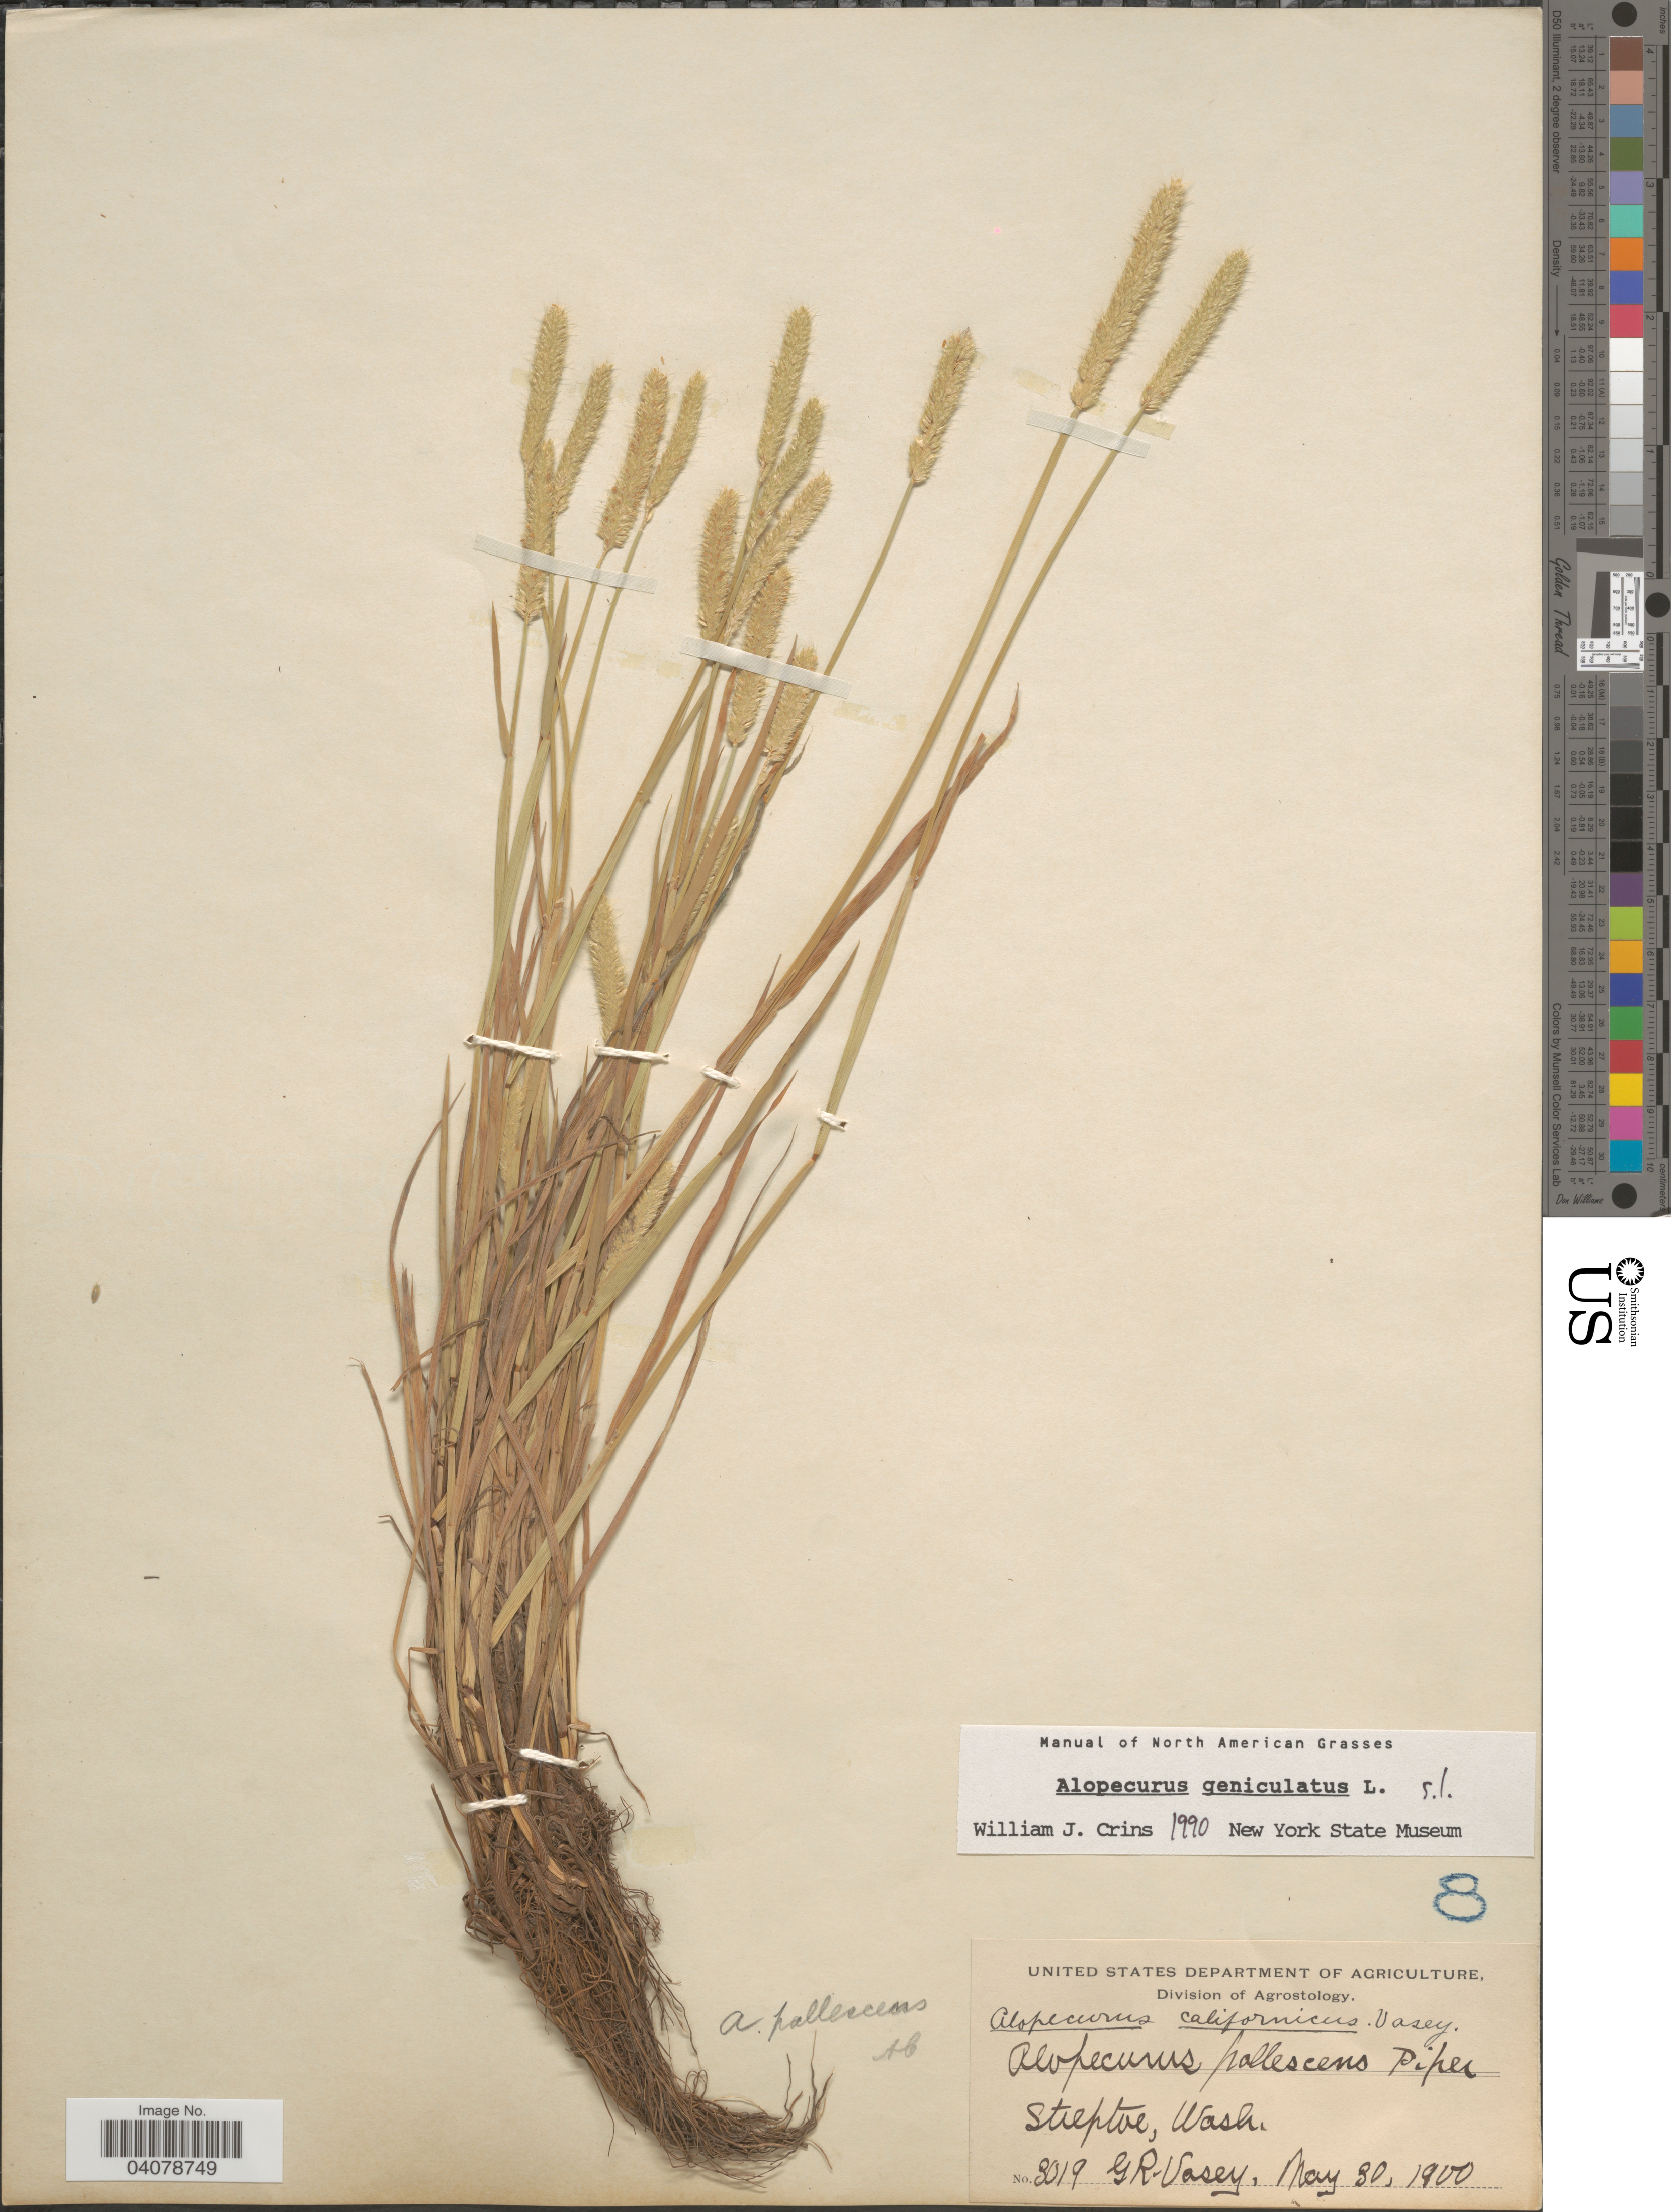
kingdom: Plantae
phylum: Tracheophyta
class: Liliopsida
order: Poales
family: Poaceae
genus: Alopecurus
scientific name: Alopecurus geniculatus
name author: L.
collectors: G. R. Vasey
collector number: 3019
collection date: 1900-05-30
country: United States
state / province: Washington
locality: Steptoe.